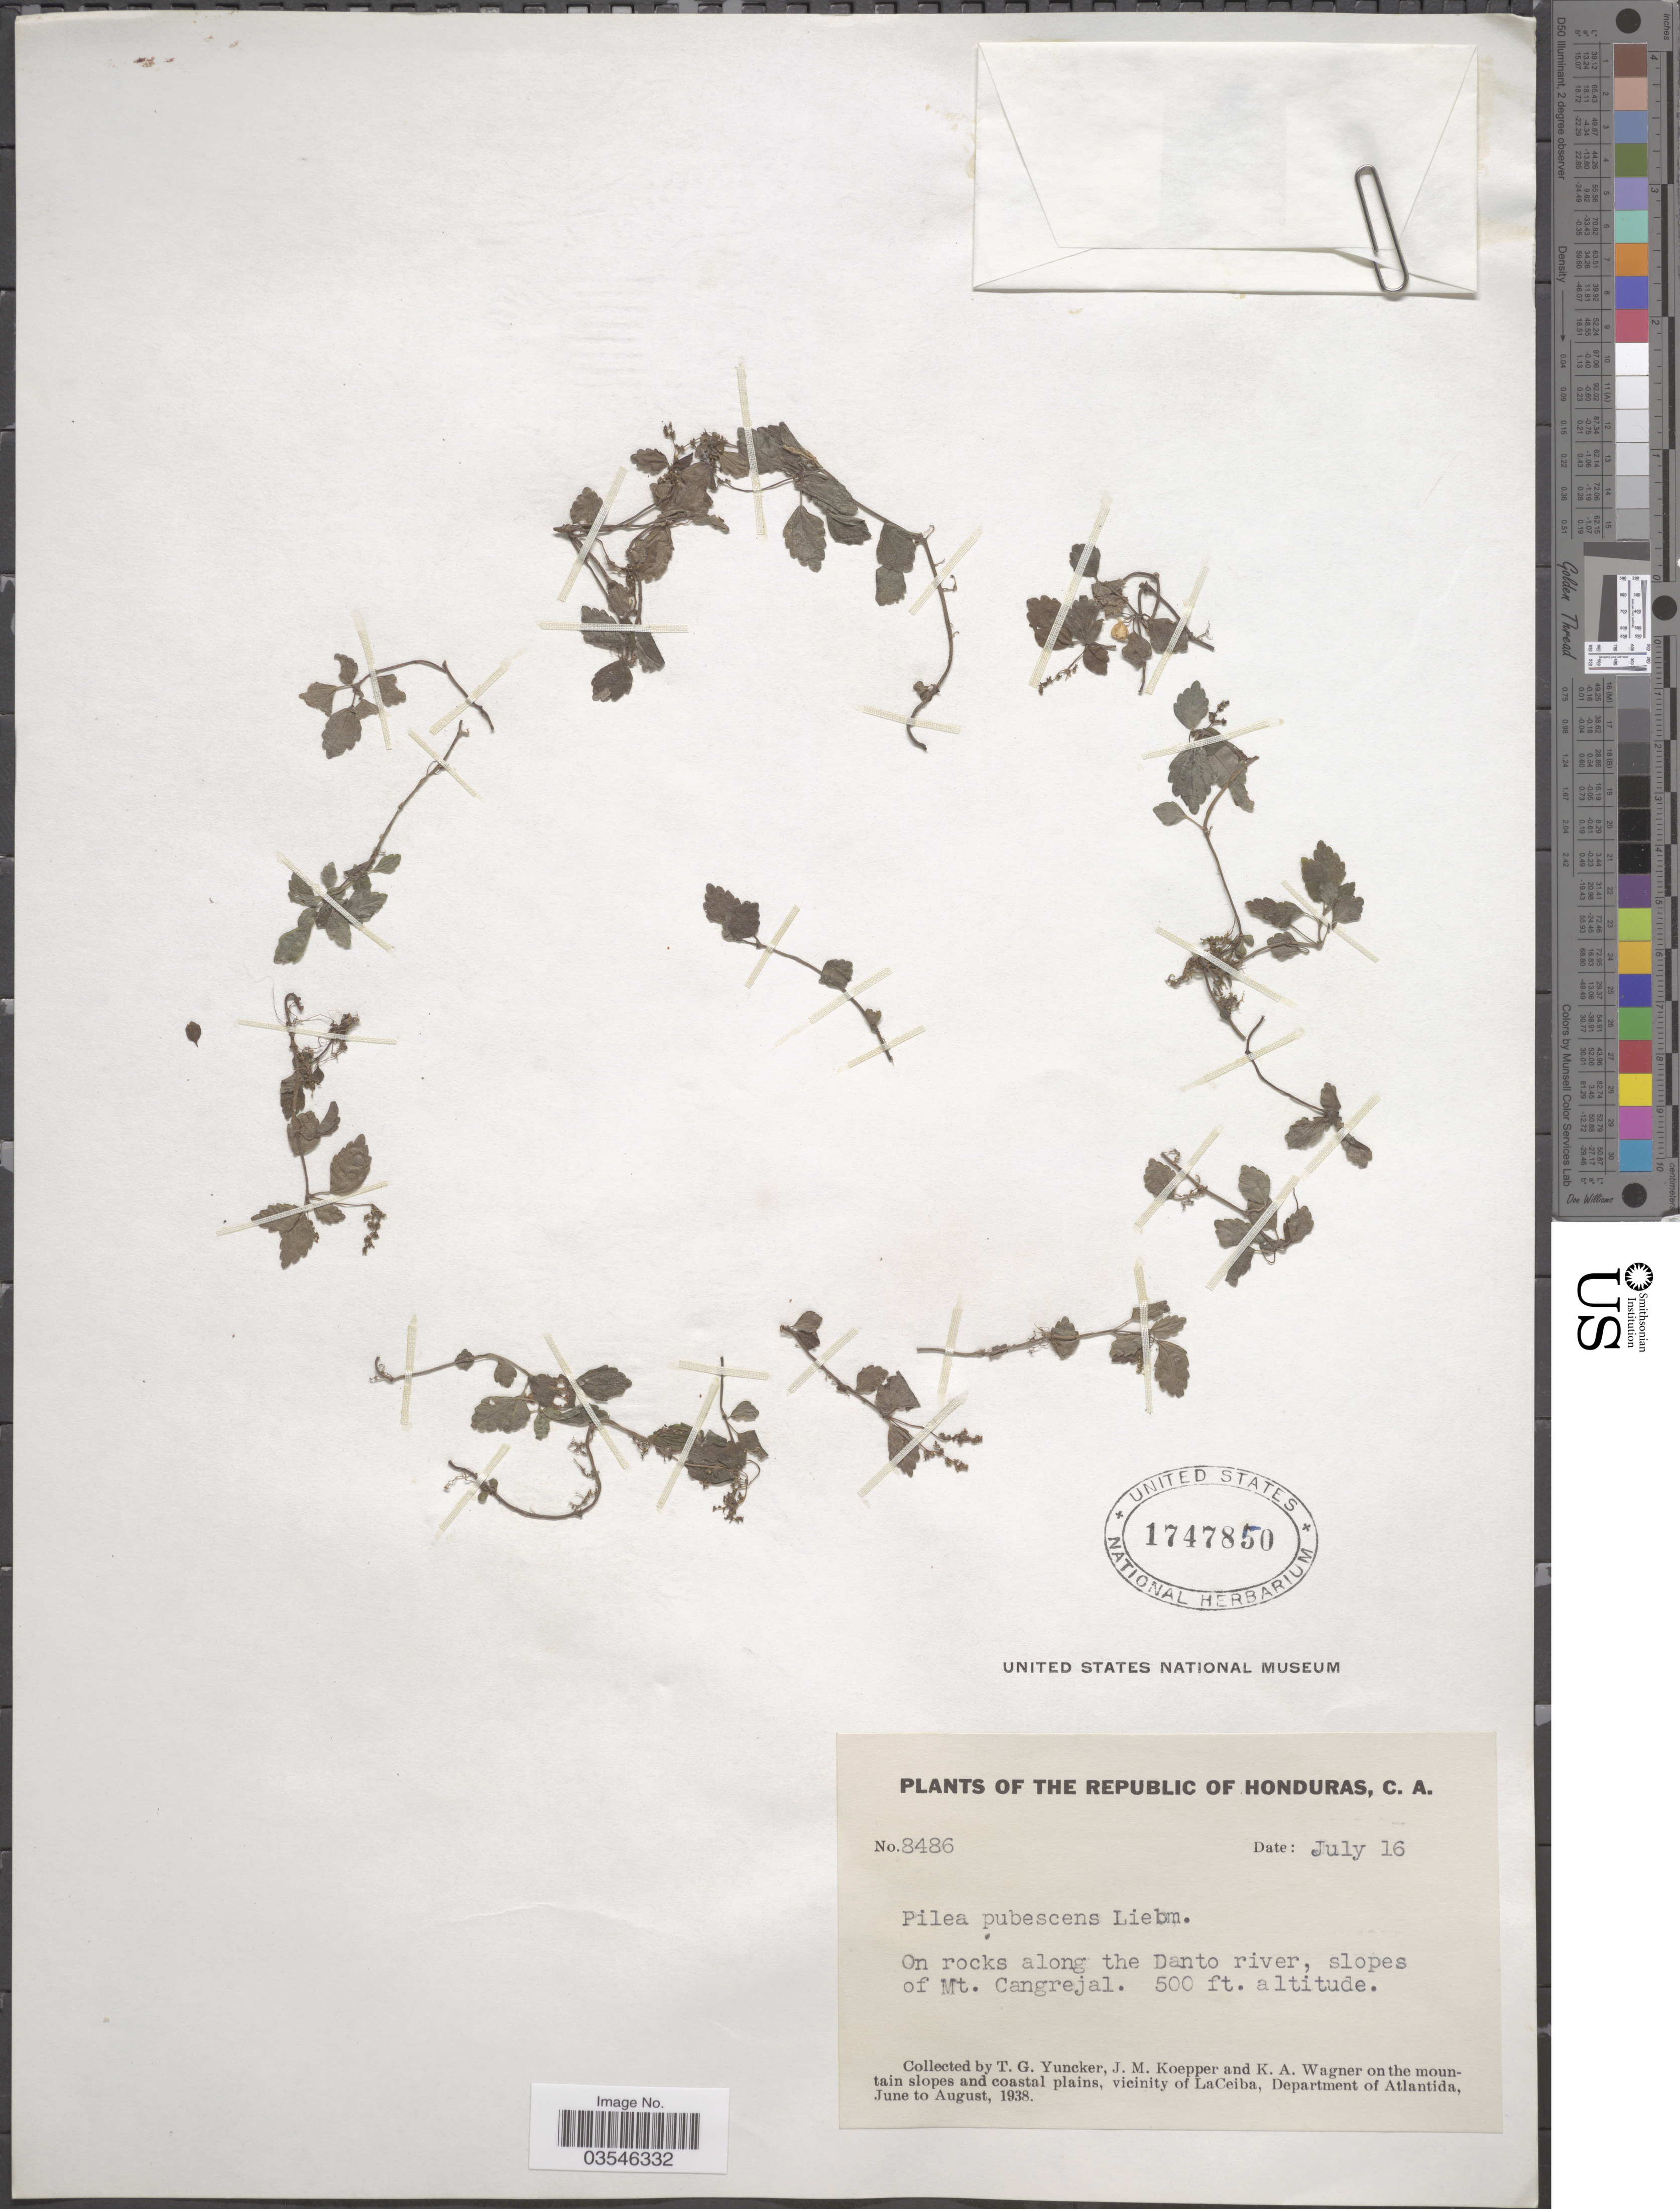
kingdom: Plantae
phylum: Tracheophyta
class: Magnoliopsida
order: Rosales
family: Urticaceae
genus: Pilea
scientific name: Pilea pubescens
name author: Liebm.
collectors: T. G. Yuncker, J. M. Koepper & K. A. Wagner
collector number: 8486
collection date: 1938-07-16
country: Honduras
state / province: Atlantida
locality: On rocks along the Danto river, slopes of Mt. Cangrejal. On the mountains slopes and coastal plains, vicinity of LaCeiba, Department of Atlantida.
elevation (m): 152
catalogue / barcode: US 1747850